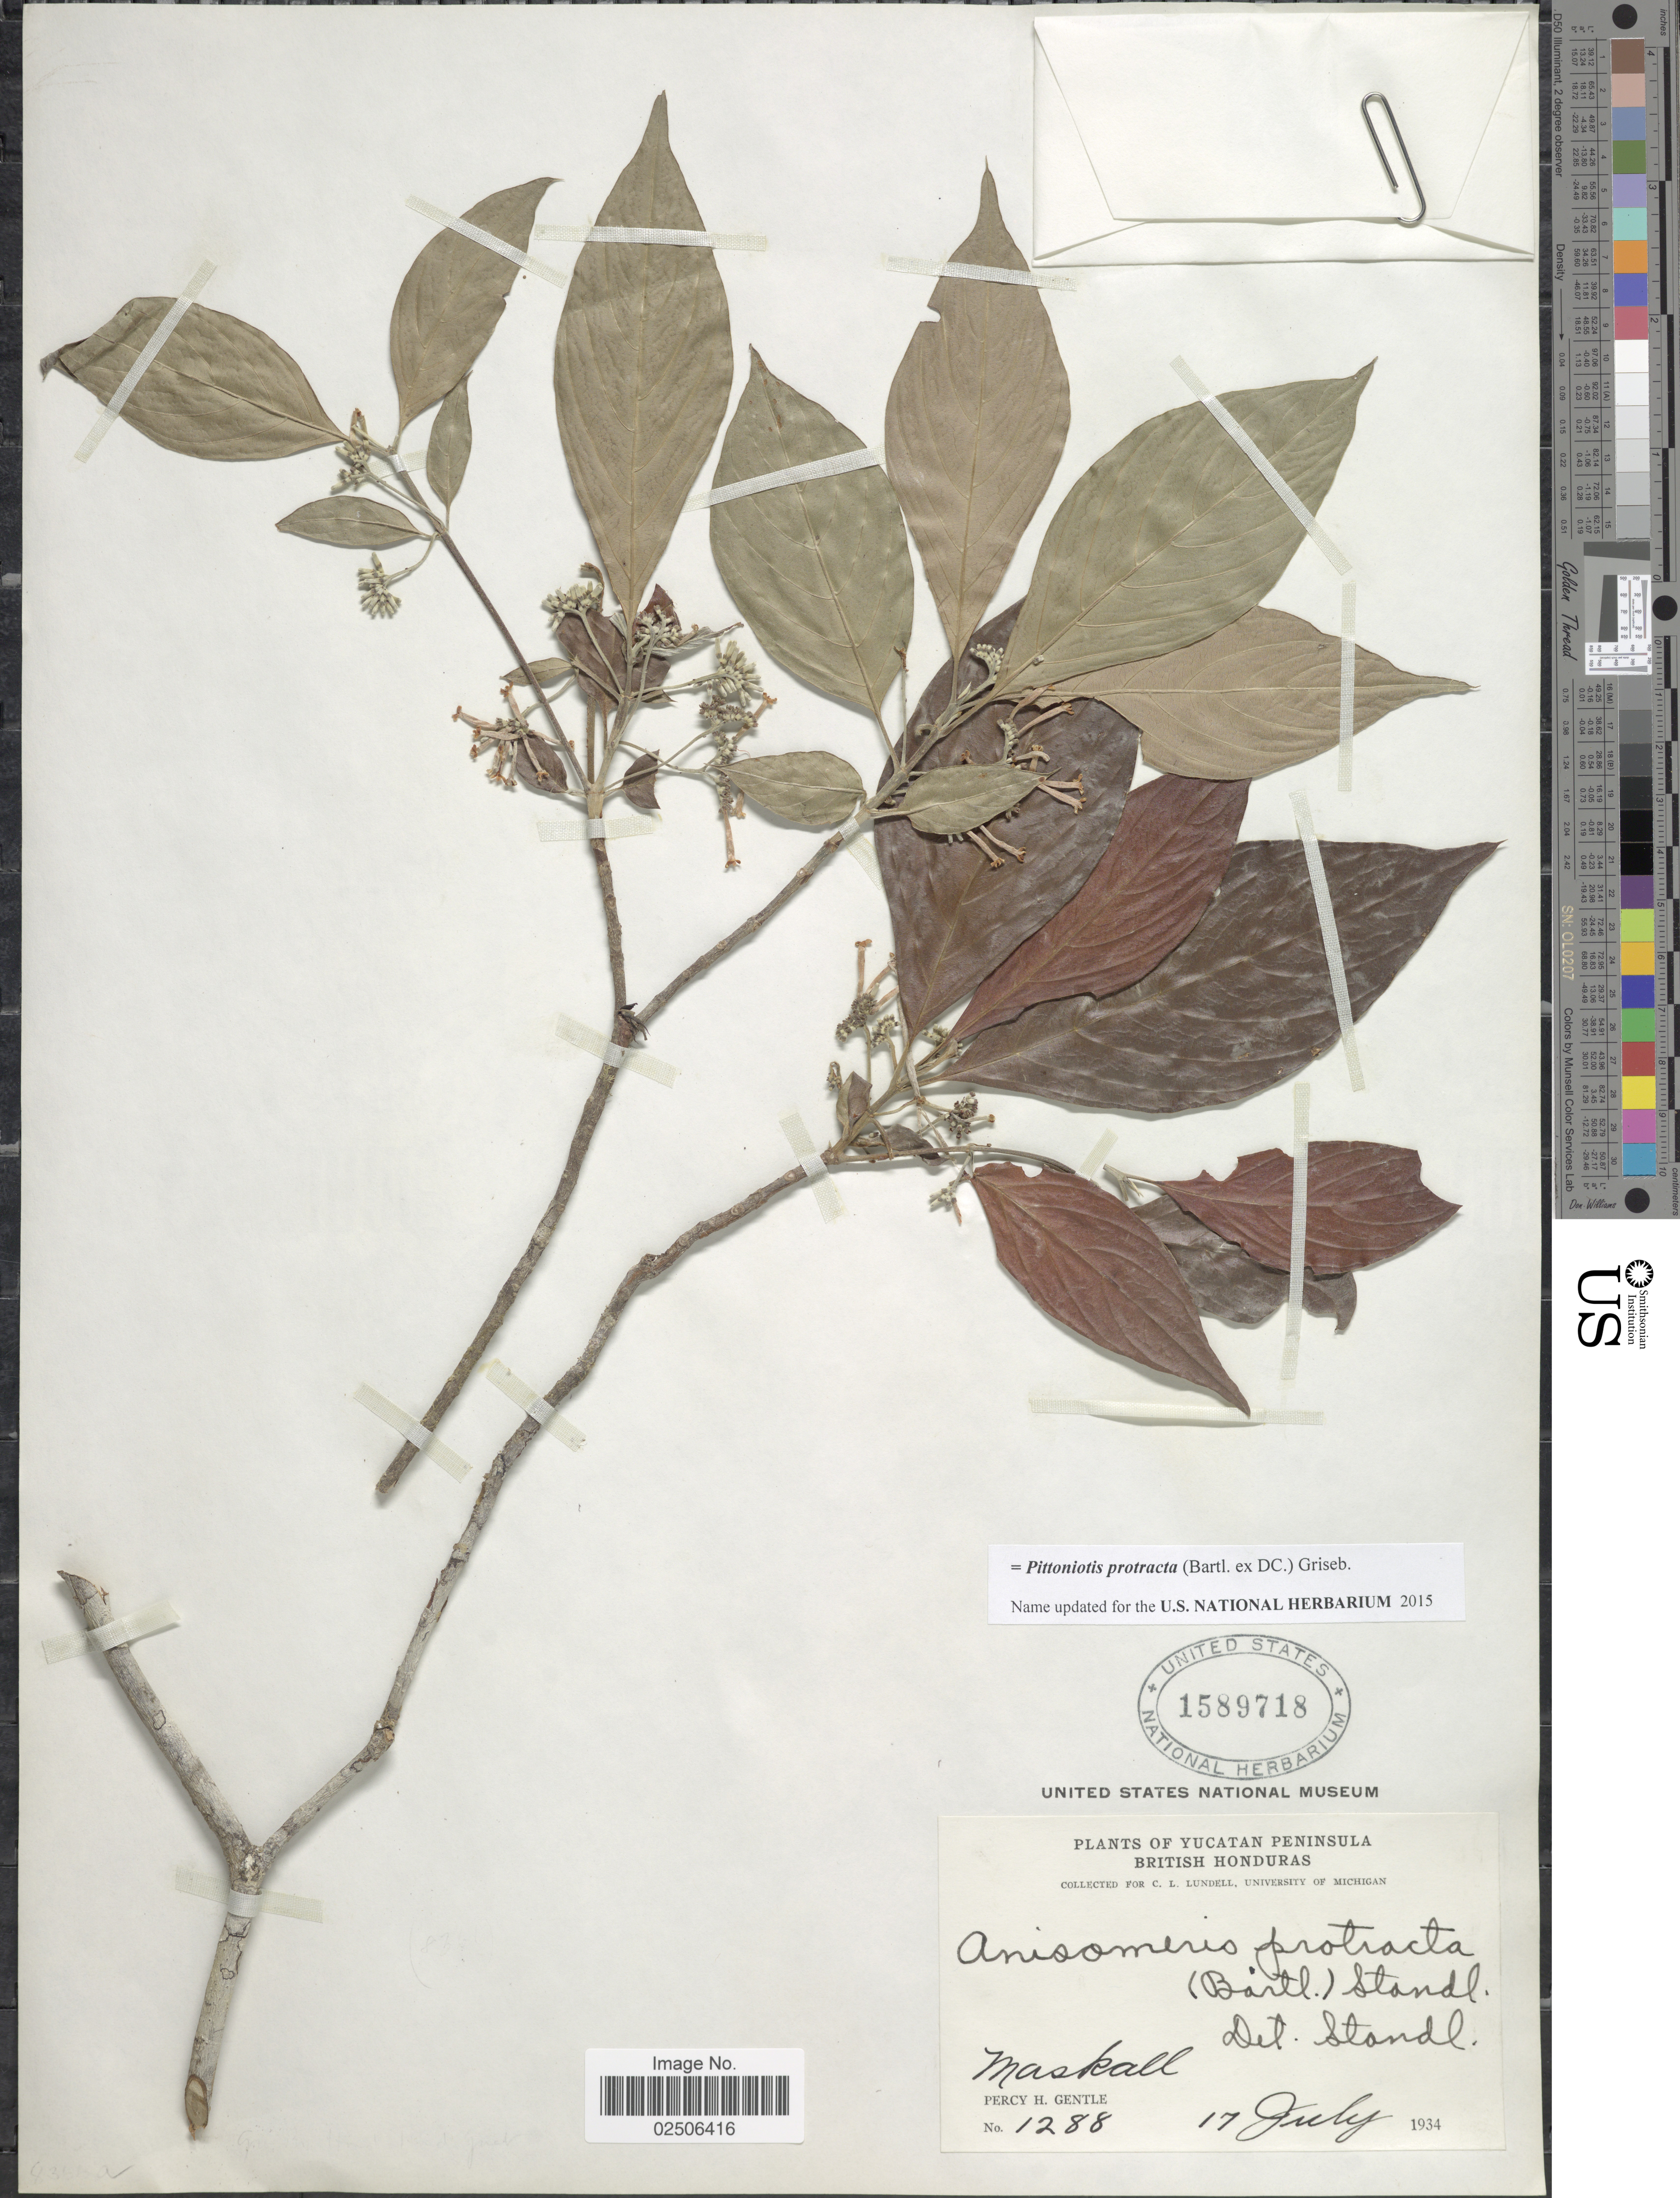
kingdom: Plantae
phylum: Tracheophyta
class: Magnoliopsida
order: Gentianales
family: Rubiaceae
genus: Pittoniotis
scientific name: Pittoniotis protracta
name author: (Bartl. ex DC.) Griseb.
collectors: P. H. Gentle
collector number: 1288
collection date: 1934-07-17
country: Belize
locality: Yucatan Peninsula, British Honduras, Maskall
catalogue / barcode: US 1589718